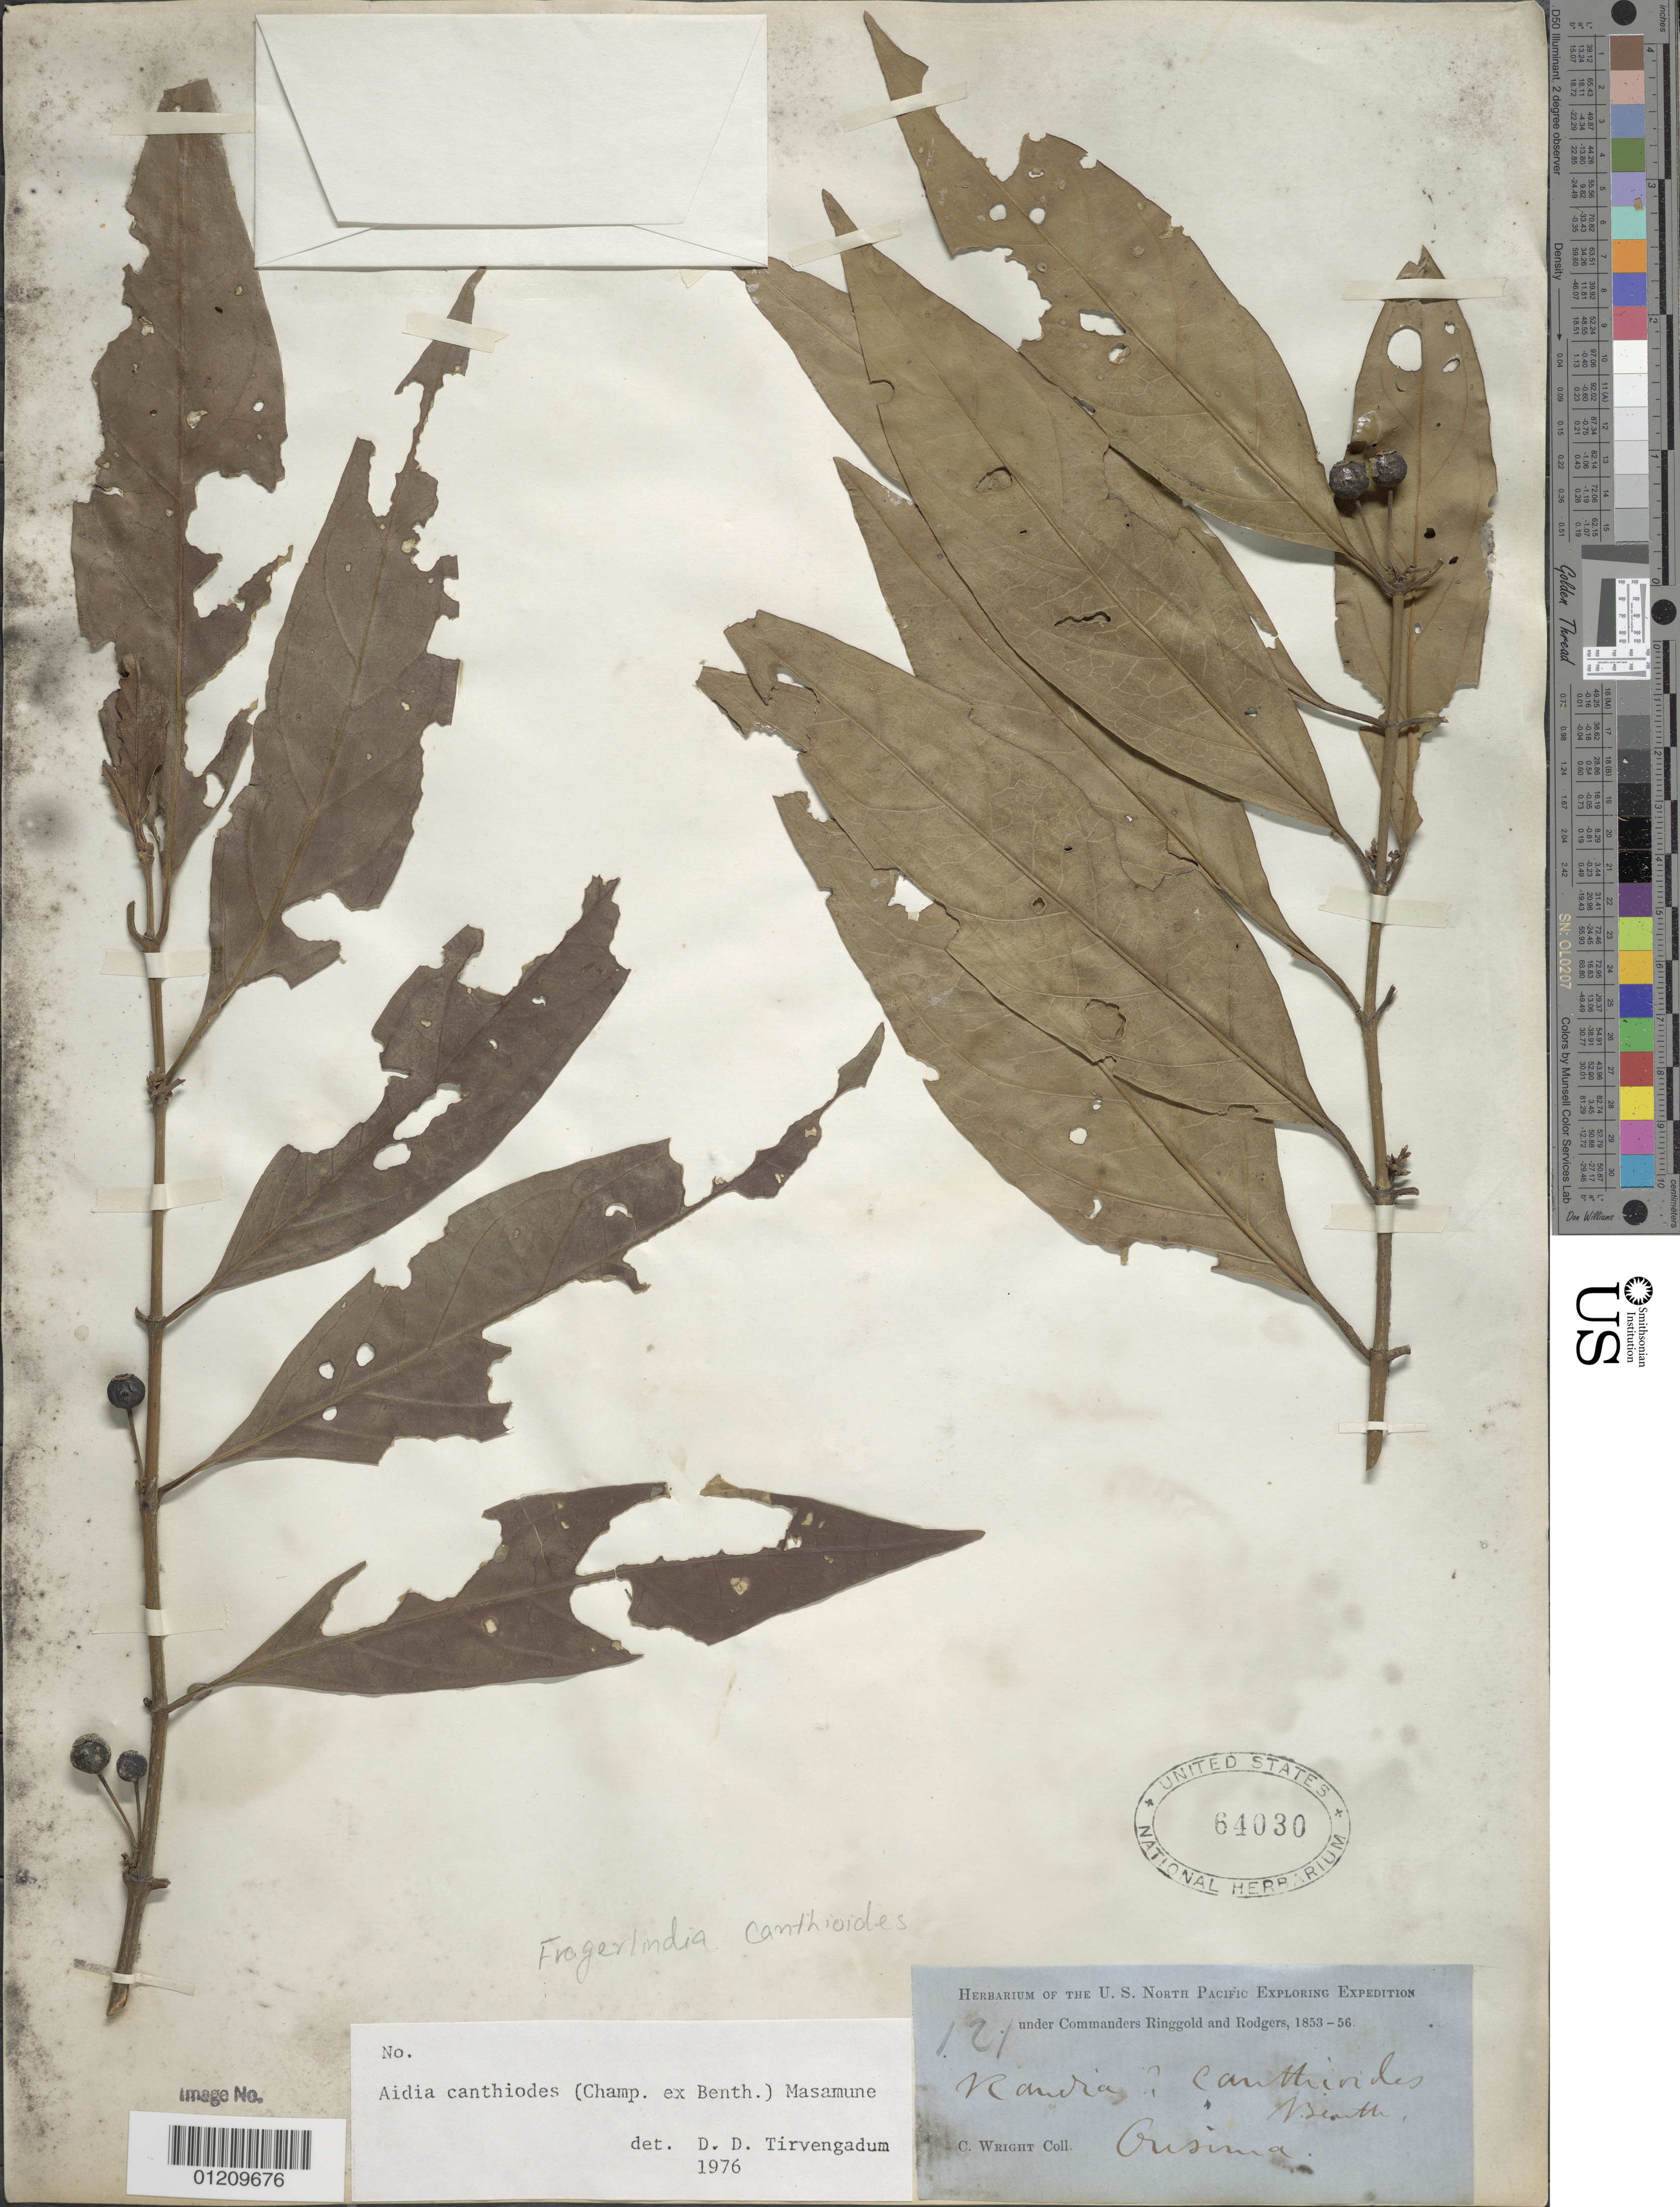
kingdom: Plantae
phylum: Tracheophyta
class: Magnoliopsida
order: Gentianales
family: Rubiaceae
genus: Fagerlindia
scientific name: Fagerlindia canthioides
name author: (Champ. ex Benth.) Tirveng. ex Ridsdale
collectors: C. Wright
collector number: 121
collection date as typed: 1853 to -- -- 1856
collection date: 1853/1856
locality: Gosima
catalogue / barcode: US 64030